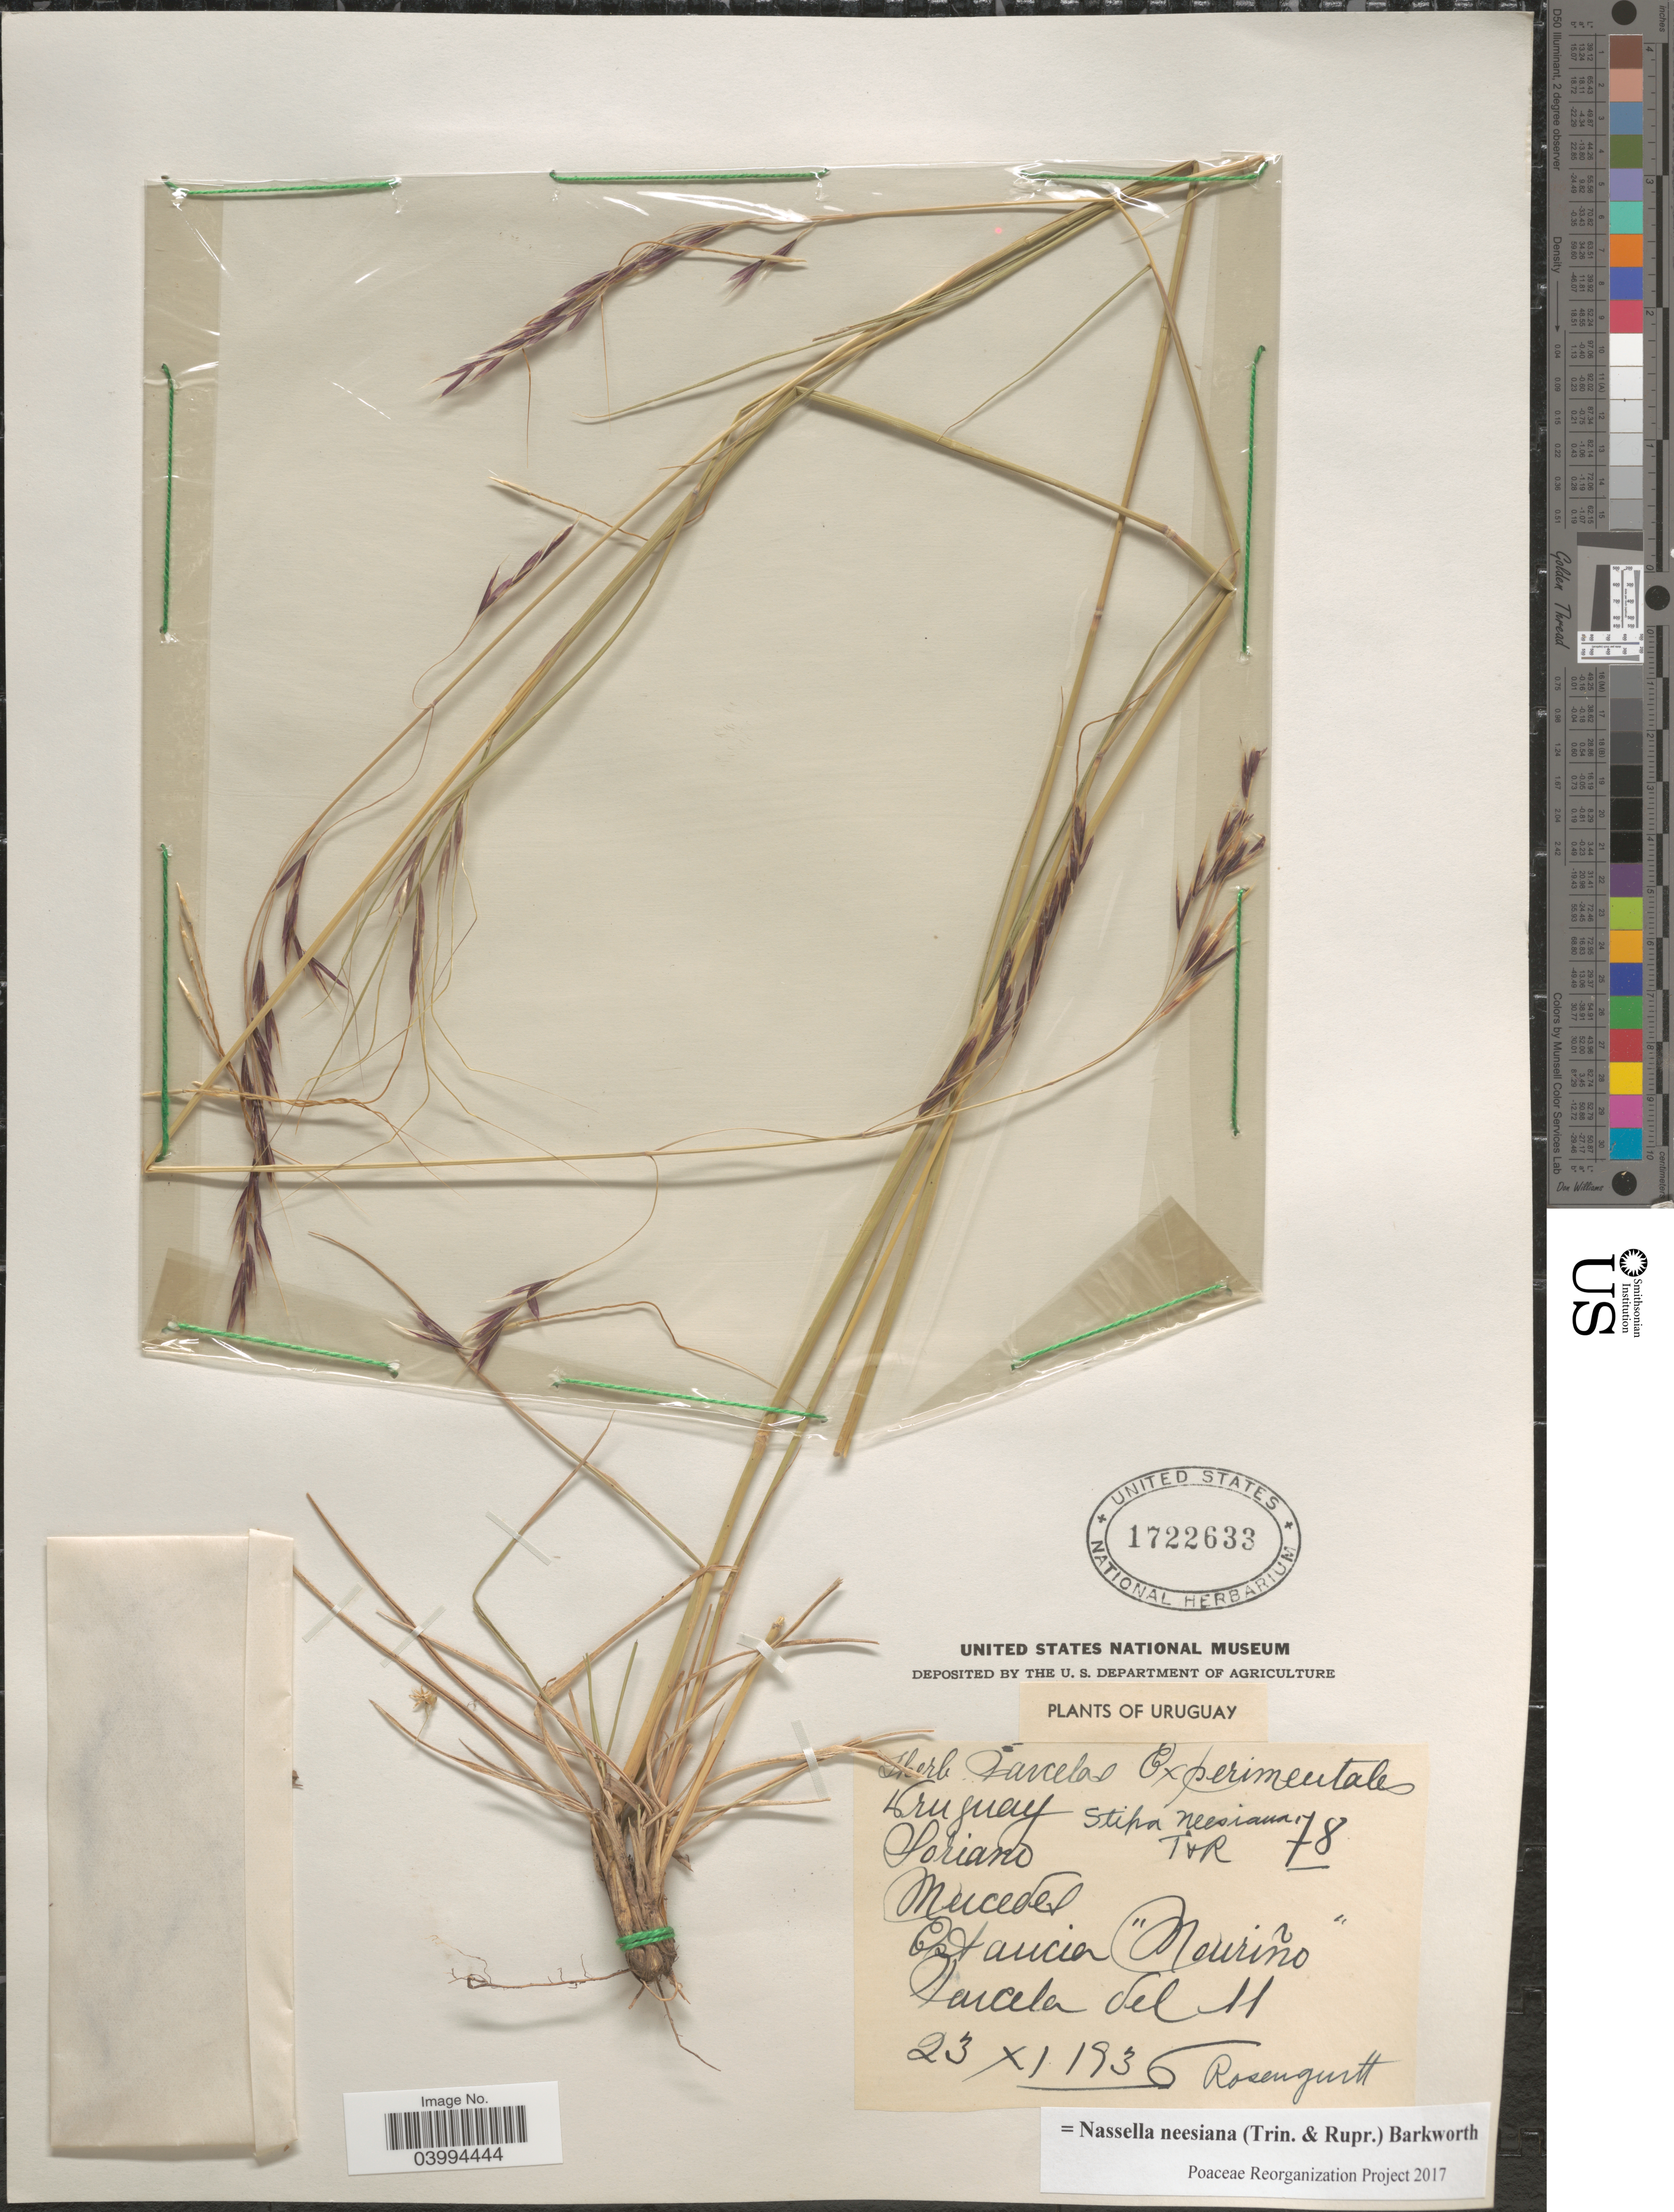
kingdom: Plantae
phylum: Tracheophyta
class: Liliopsida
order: Poales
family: Poaceae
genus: Nassella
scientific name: Nassella neesiana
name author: (Trin. & Rupr.) Barkworth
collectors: Rosengurtt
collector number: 78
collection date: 1936-11-23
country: Uruguay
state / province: Soriano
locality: Mercedes. Estancia "Mouriño". Parcela del 11.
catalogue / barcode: US 1722633